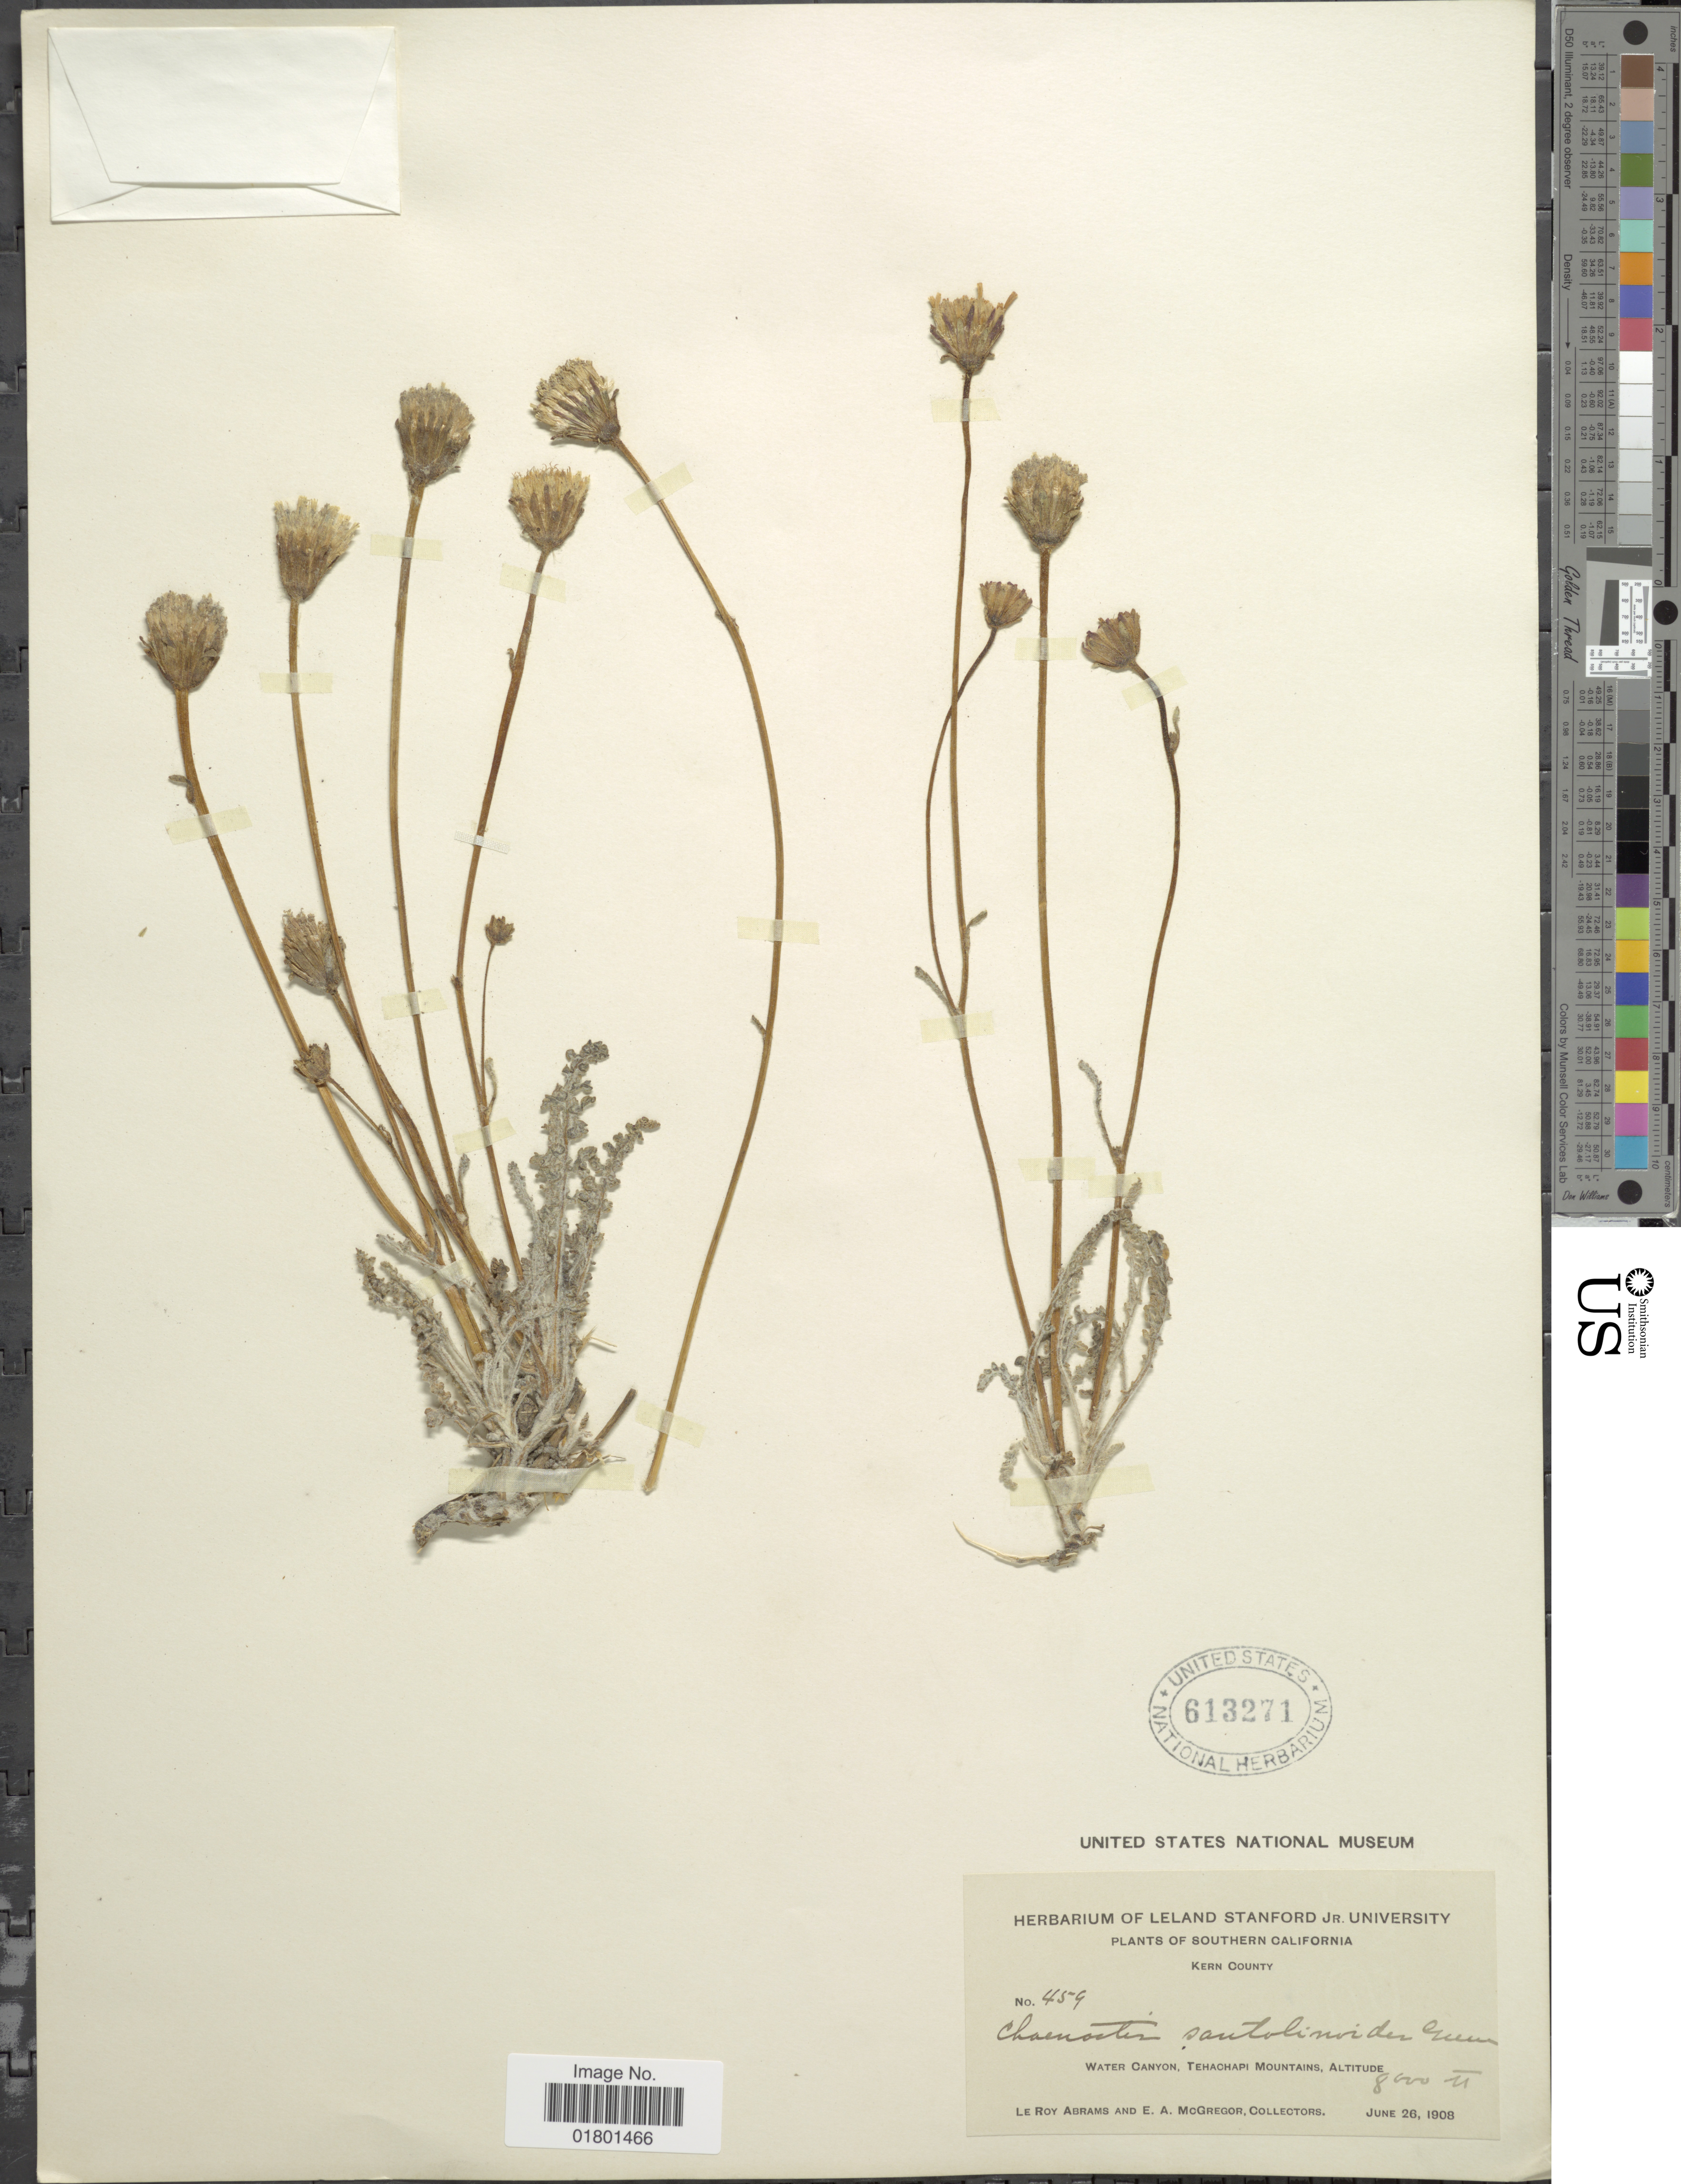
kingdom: Plantae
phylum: Tracheophyta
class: Magnoliopsida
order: Asterales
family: Asteraceae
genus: Chaenactis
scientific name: Chaenactis santolinoides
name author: Greene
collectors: L. Abrams & E. A. McGregor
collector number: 459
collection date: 1908-06-26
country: United States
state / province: California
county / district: Kern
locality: Southern California, Kern County, Watern Canyon, Tehachapi Mountains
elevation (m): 2438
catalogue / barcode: US 613271